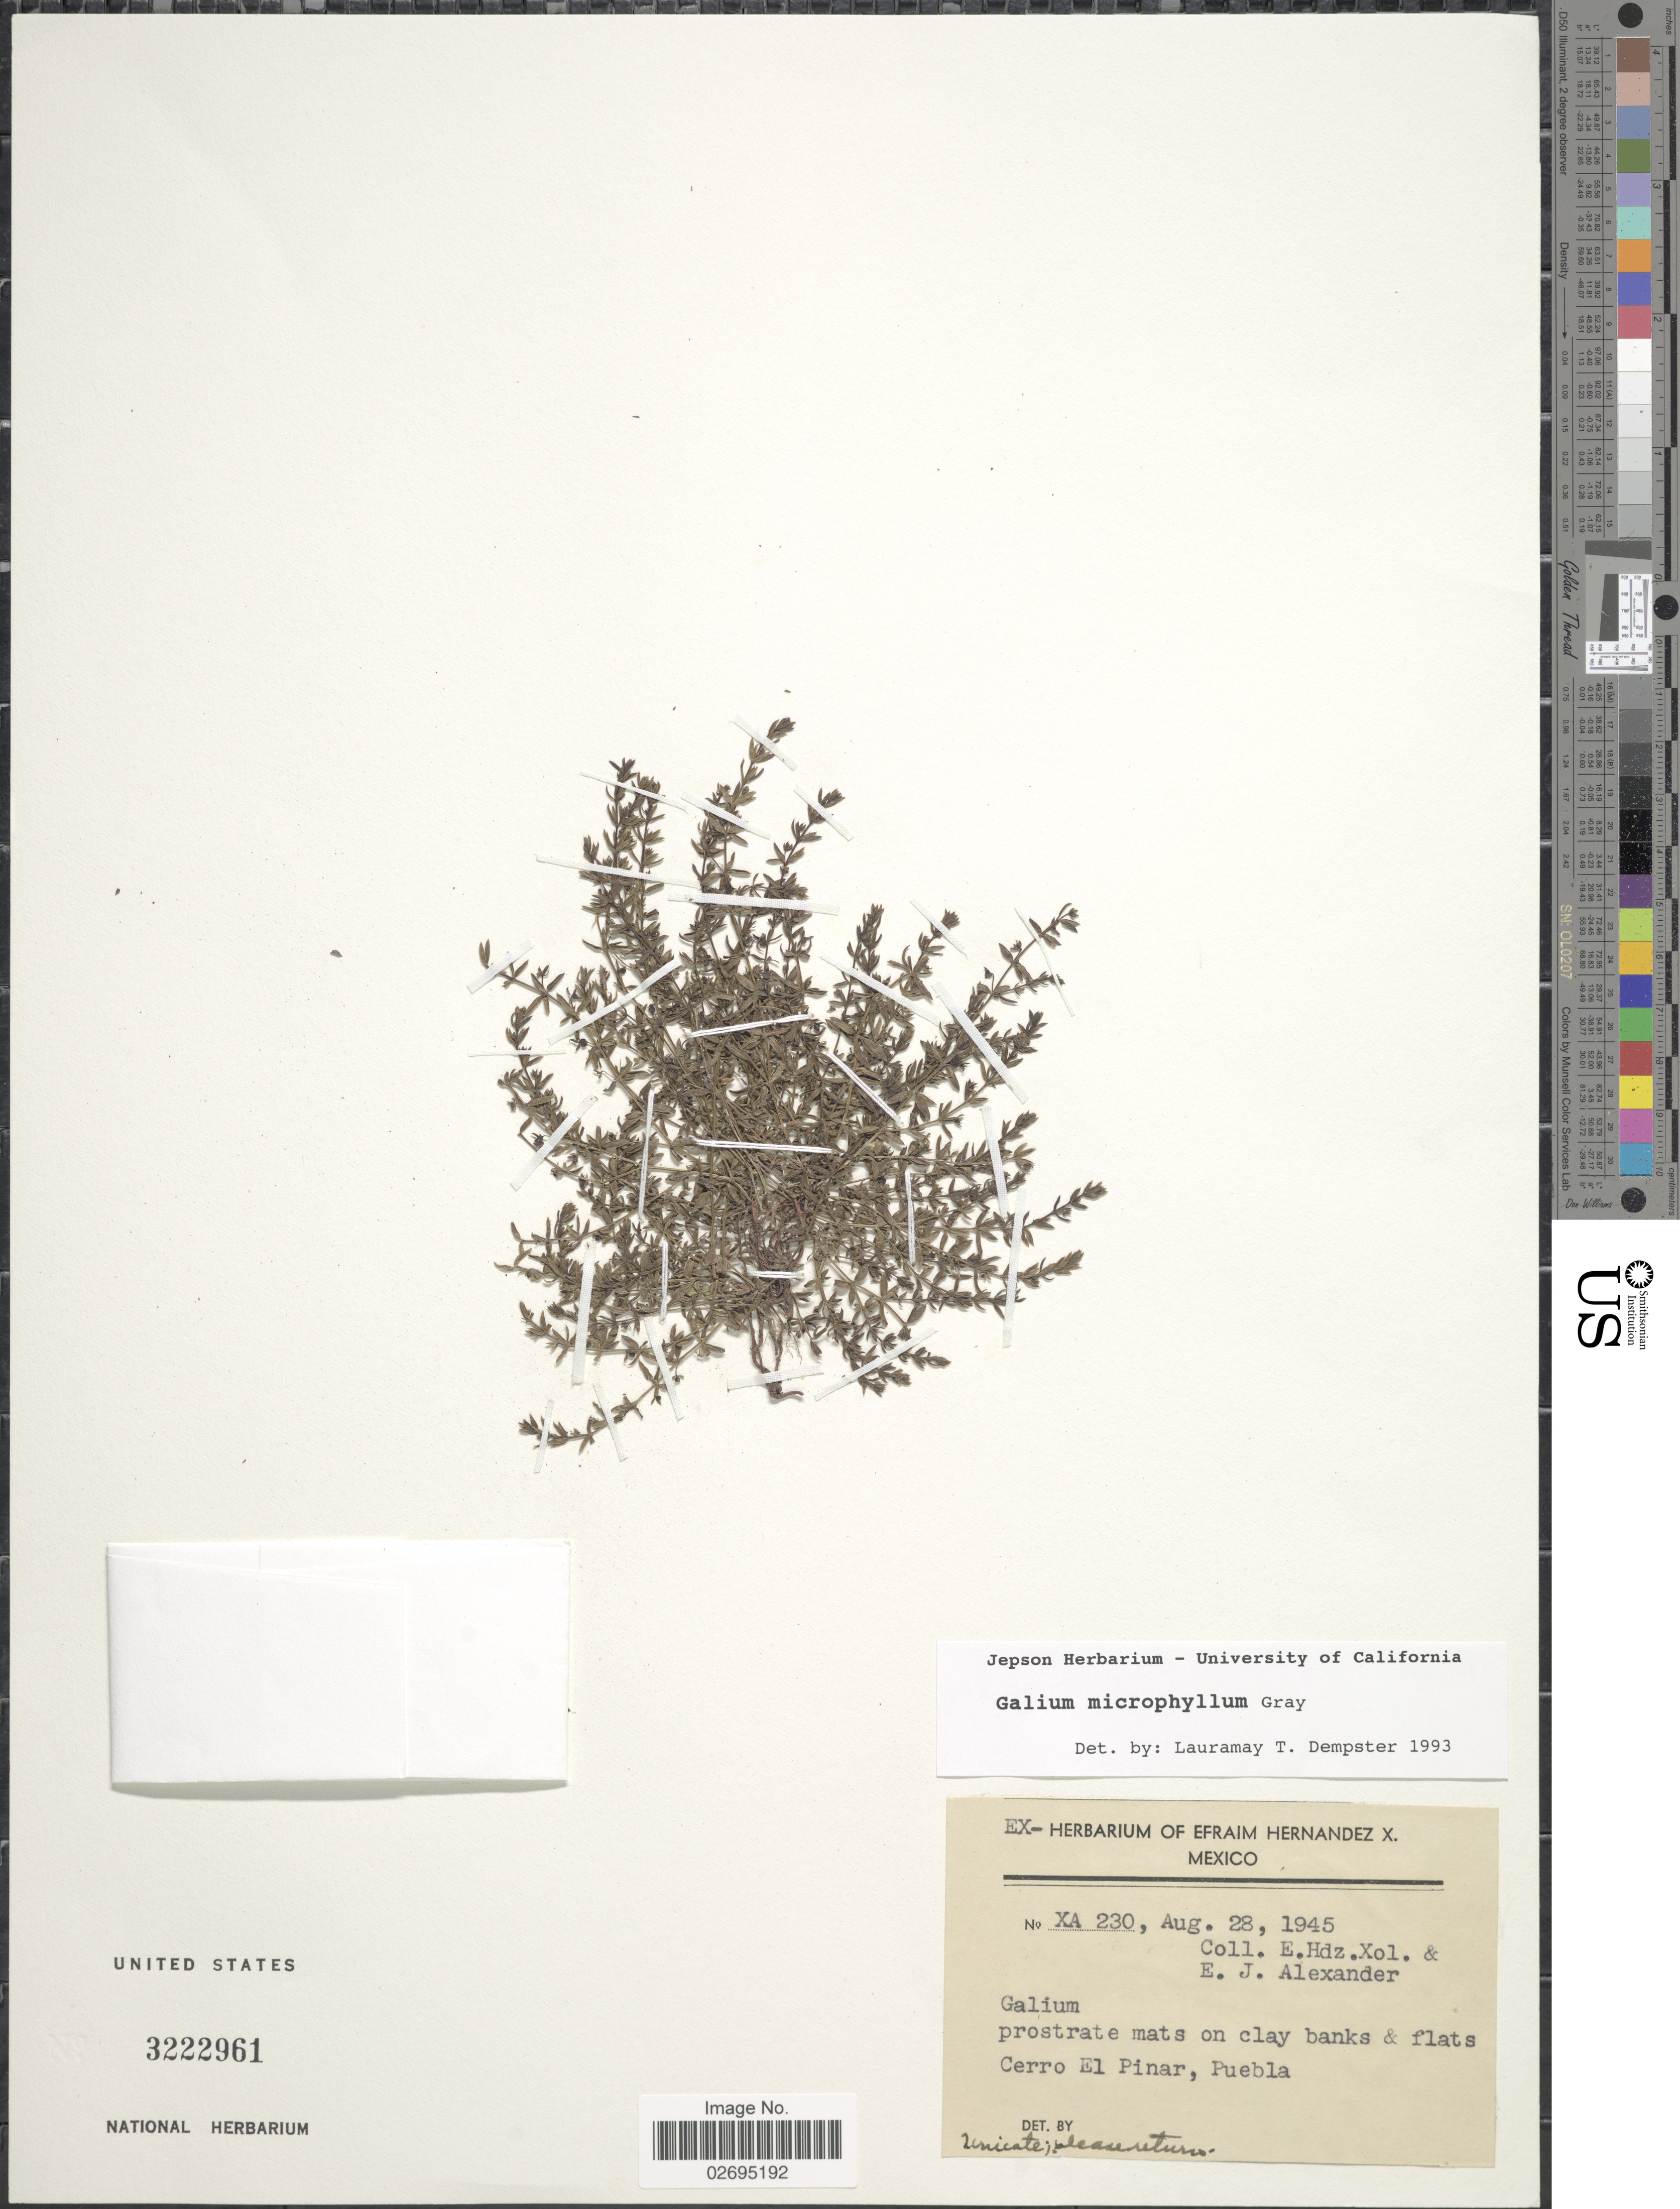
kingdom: Plantae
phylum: Tracheophyta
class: Magnoliopsida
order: Gentianales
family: Rubiaceae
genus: Galium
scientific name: Galium microphyllum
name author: A. Gray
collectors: E. Hernandez X. & E. J. Alexander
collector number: XA 230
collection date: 1945-08-28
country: Mexico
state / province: Puebla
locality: Cerro El Pinar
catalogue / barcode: US 3222961